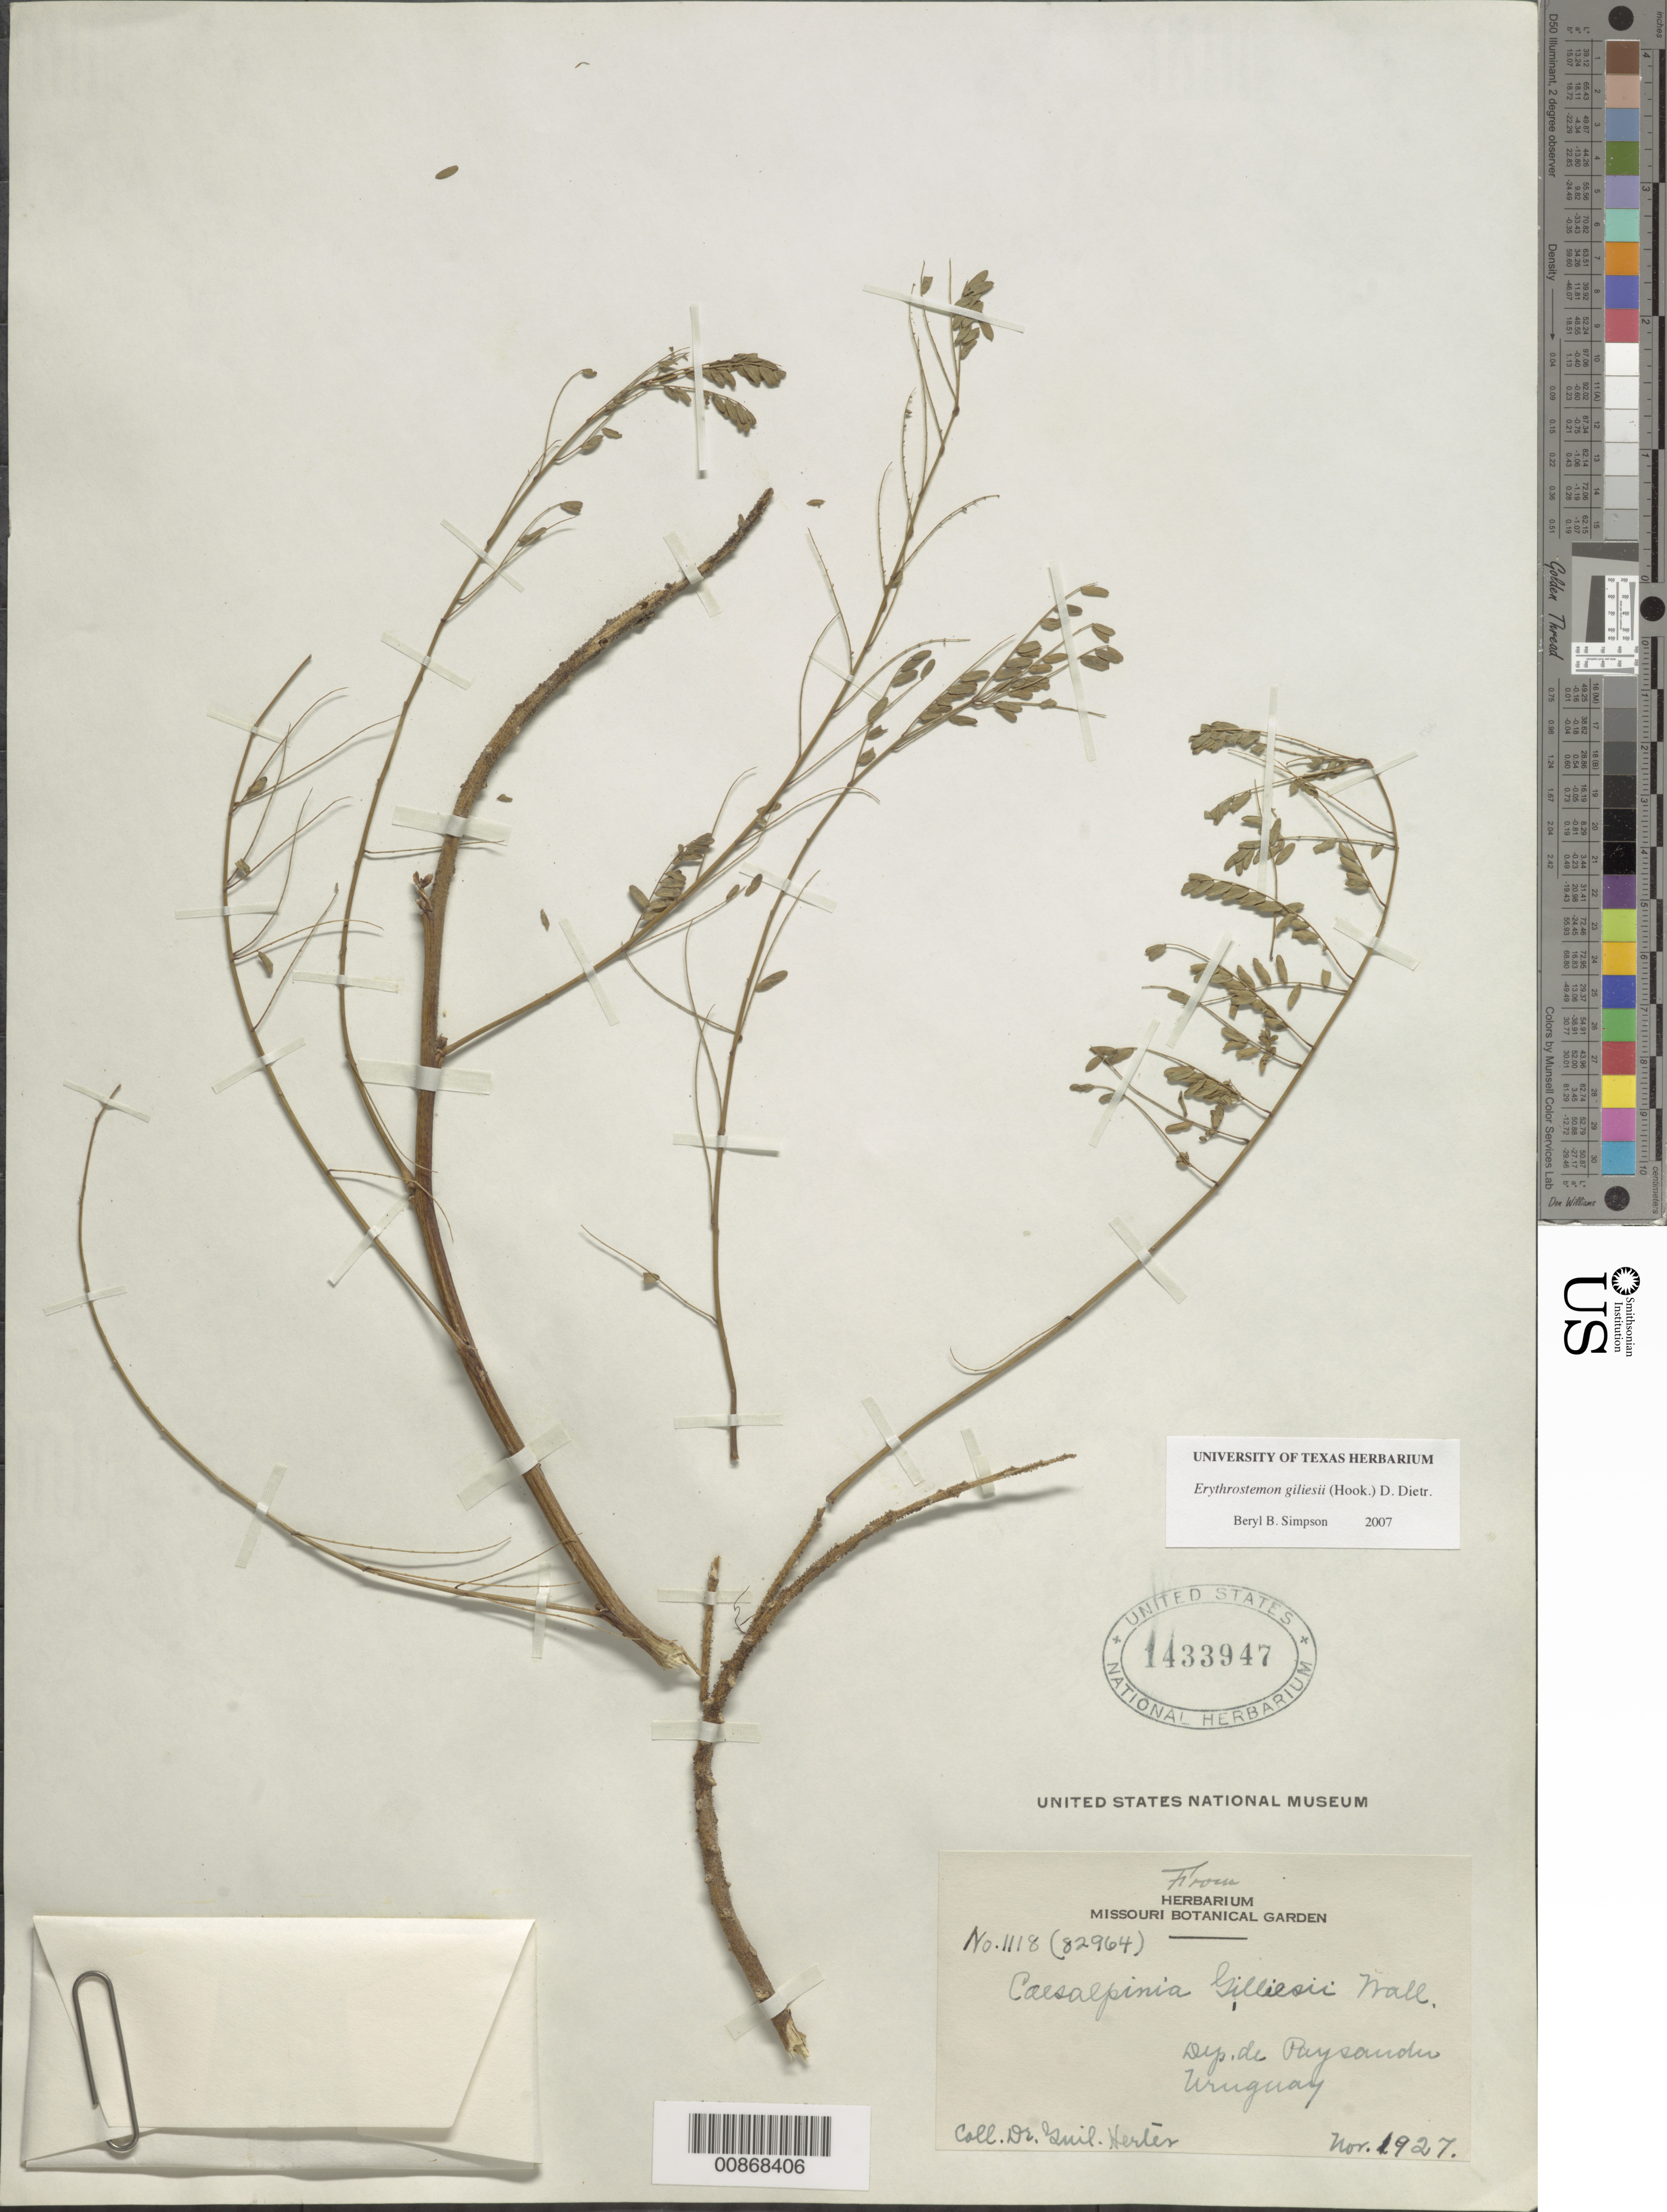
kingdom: Plantae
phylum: Tracheophyta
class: Magnoliopsida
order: Fabales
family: Fabaceae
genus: Erythrostemon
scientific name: Erythrostemon gilliesii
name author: (Hook.) Klotzsch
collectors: W. G. Herter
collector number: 1118 (82964)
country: Uruguay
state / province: Paysandú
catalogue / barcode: US 1433947